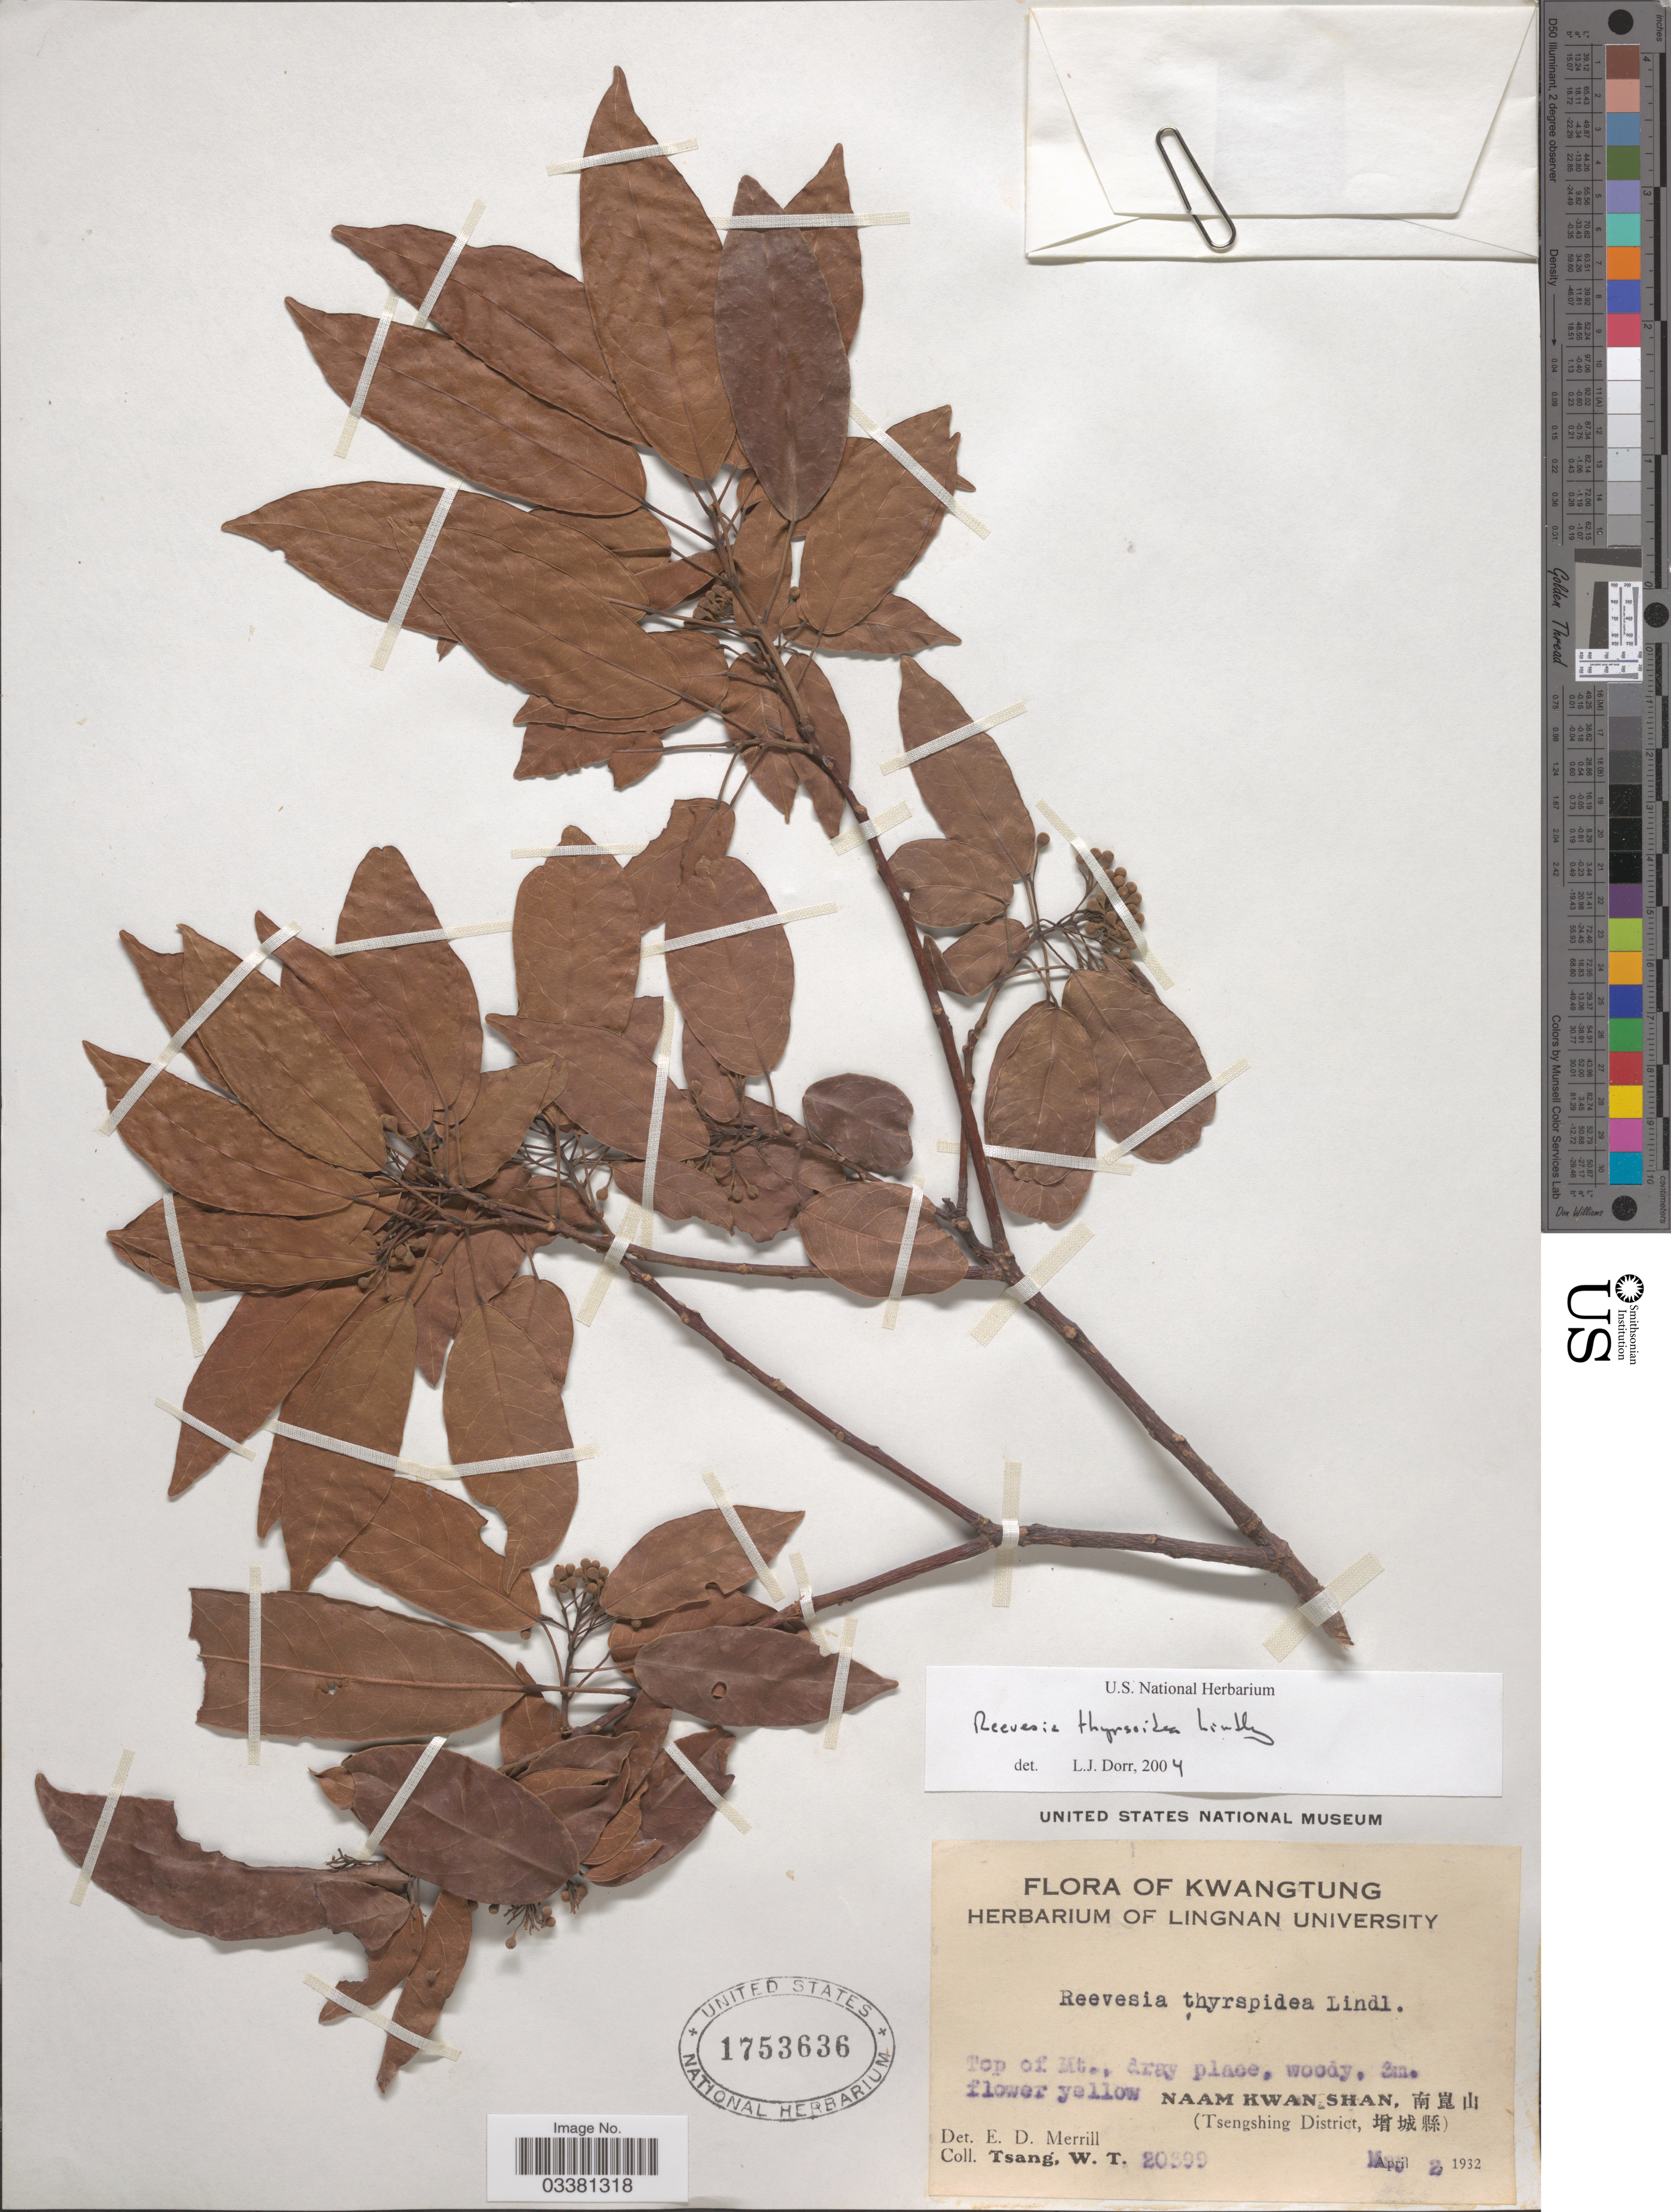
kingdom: Plantae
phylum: Tracheophyta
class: Magnoliopsida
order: Malvales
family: Malvaceae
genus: Reevesia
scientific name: Reevesia thyrsoidea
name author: Lindl.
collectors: W. T. Tsang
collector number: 20399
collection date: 1932-05-02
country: China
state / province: Guangdong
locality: Kwangtung. Naam Kwan Shan, X. (Tsengshing District, X).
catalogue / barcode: US 1753636